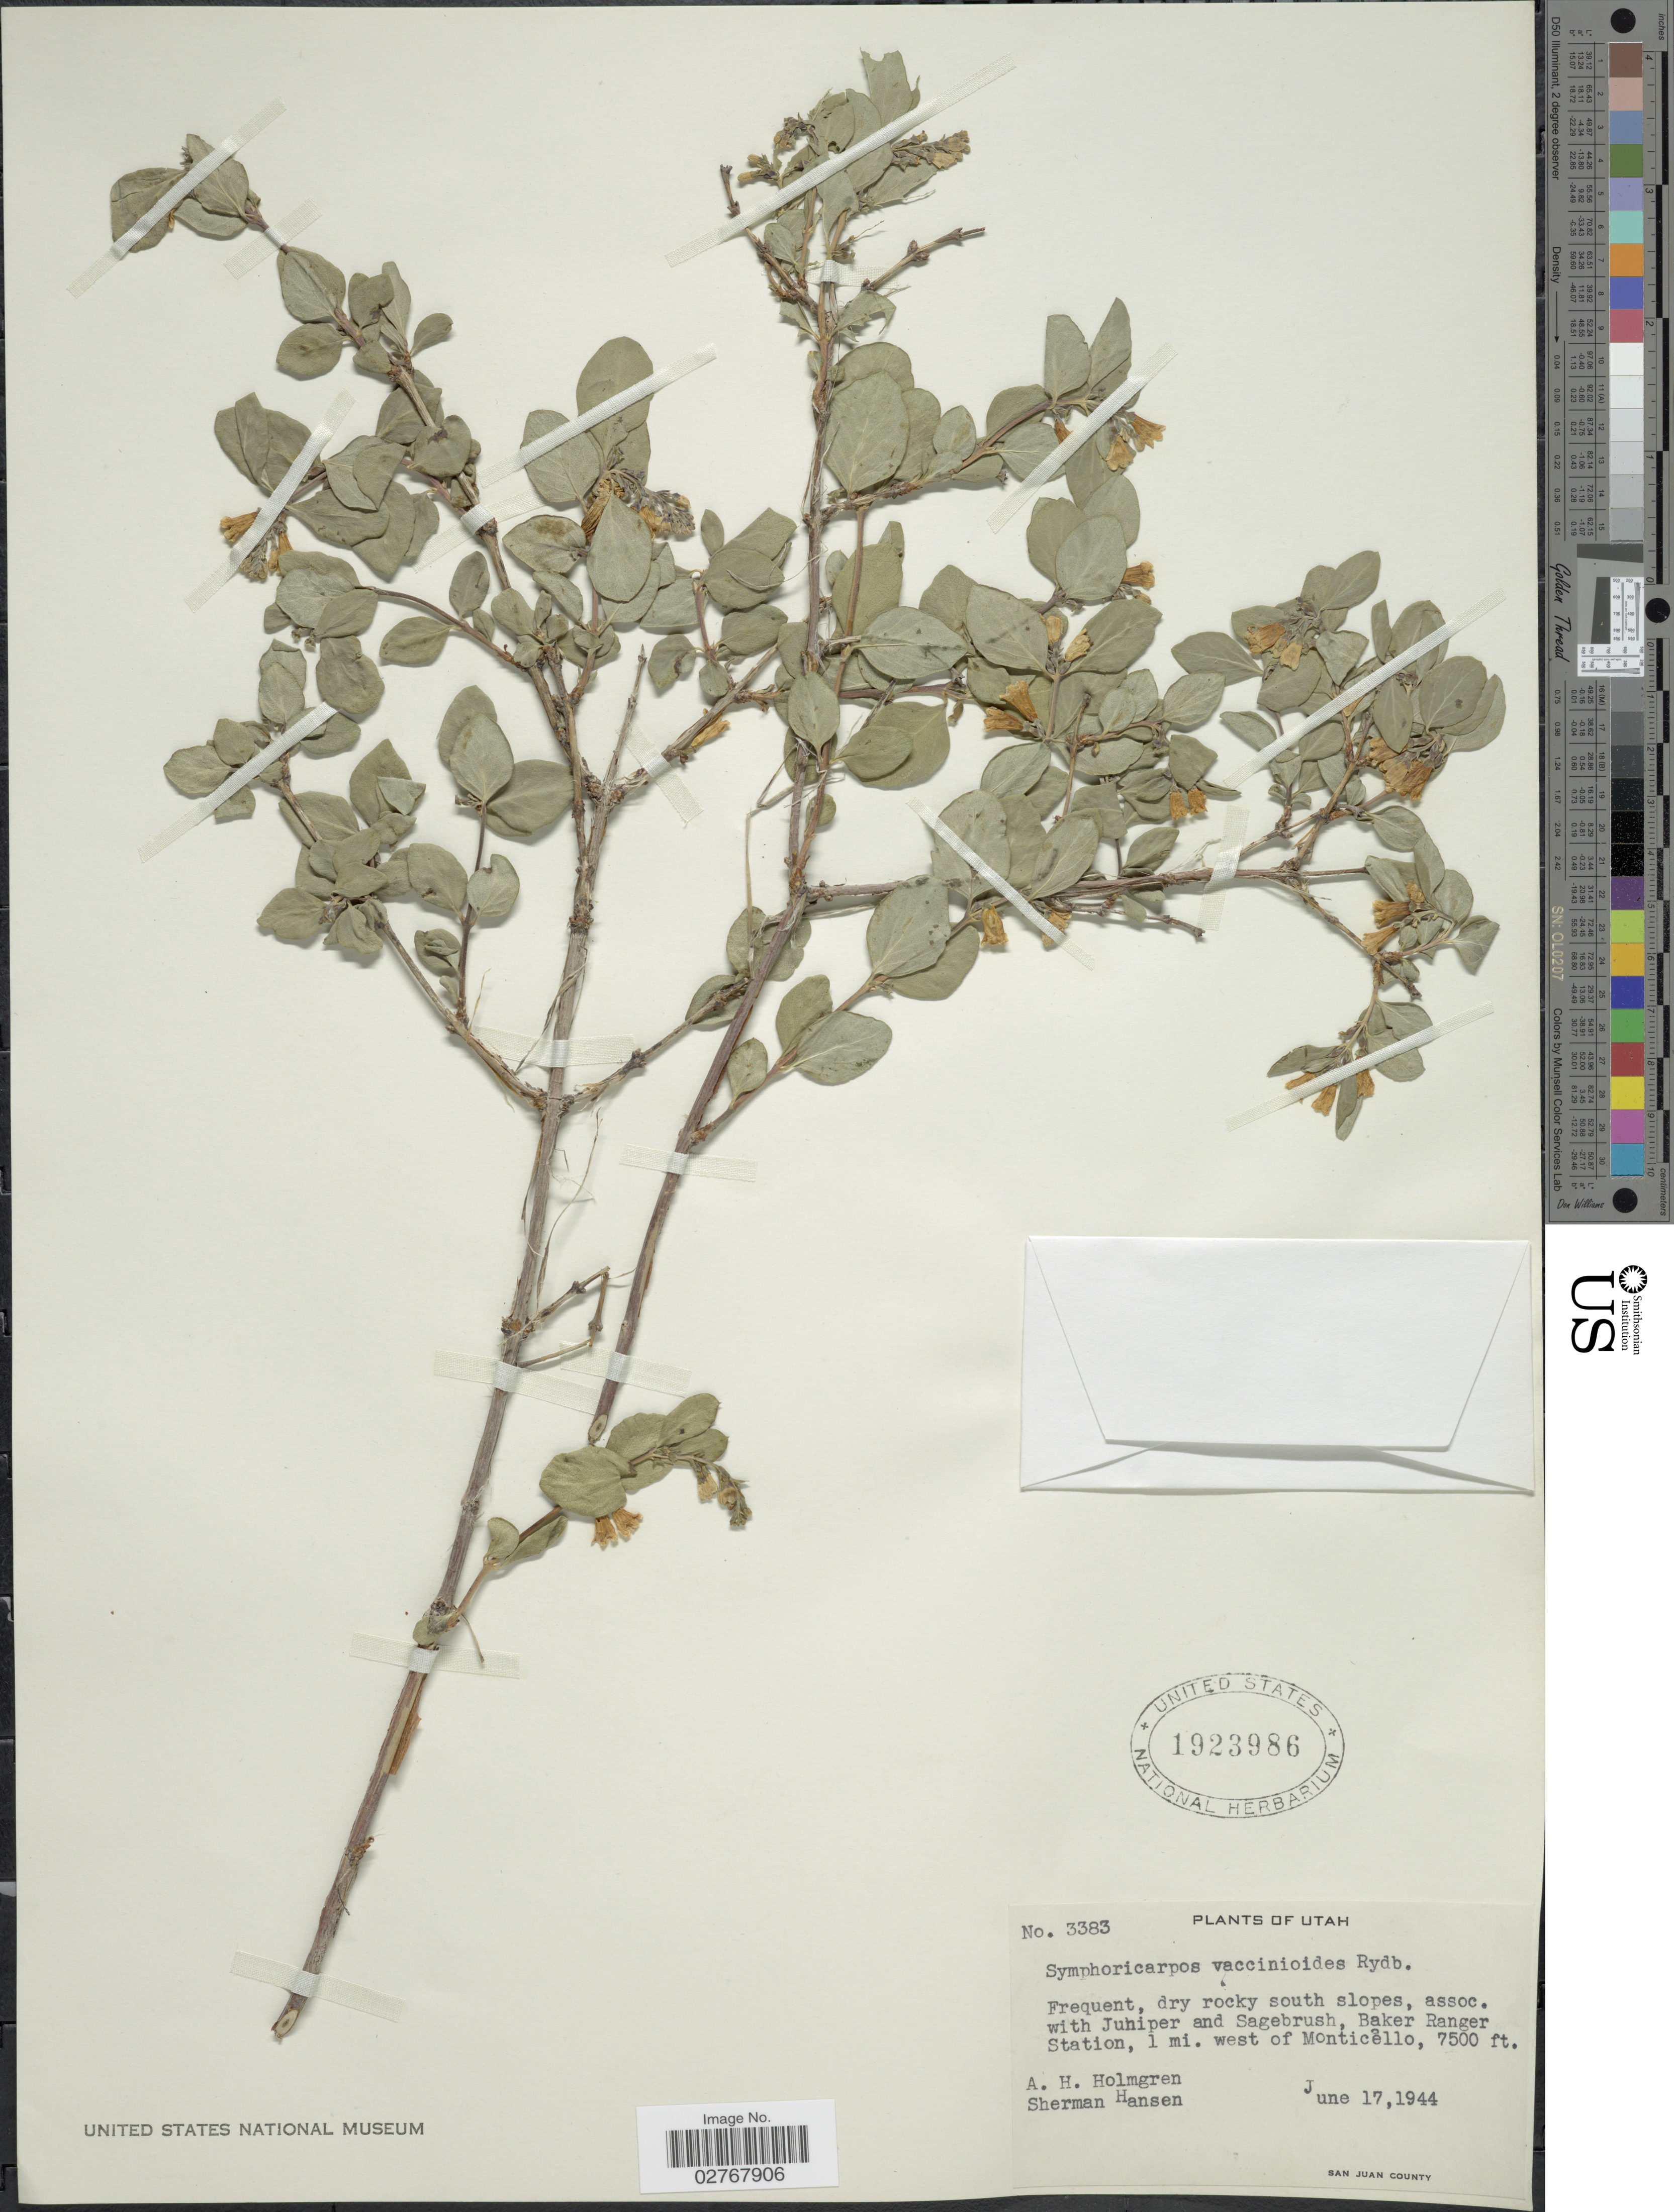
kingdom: Plantae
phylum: Tracheophyta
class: Magnoliopsida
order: Dipsacales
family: Caprifoliaceae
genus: Symphoricarpos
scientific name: Symphoricarpos vaccinioides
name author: Rydb.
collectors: A. H. Holmgren & S. Hansen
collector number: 3383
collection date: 1944-06-17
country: United States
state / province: Utah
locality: Baker Ranger Station, 1 mi. west of Monticello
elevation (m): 2286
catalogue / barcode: US 1923986